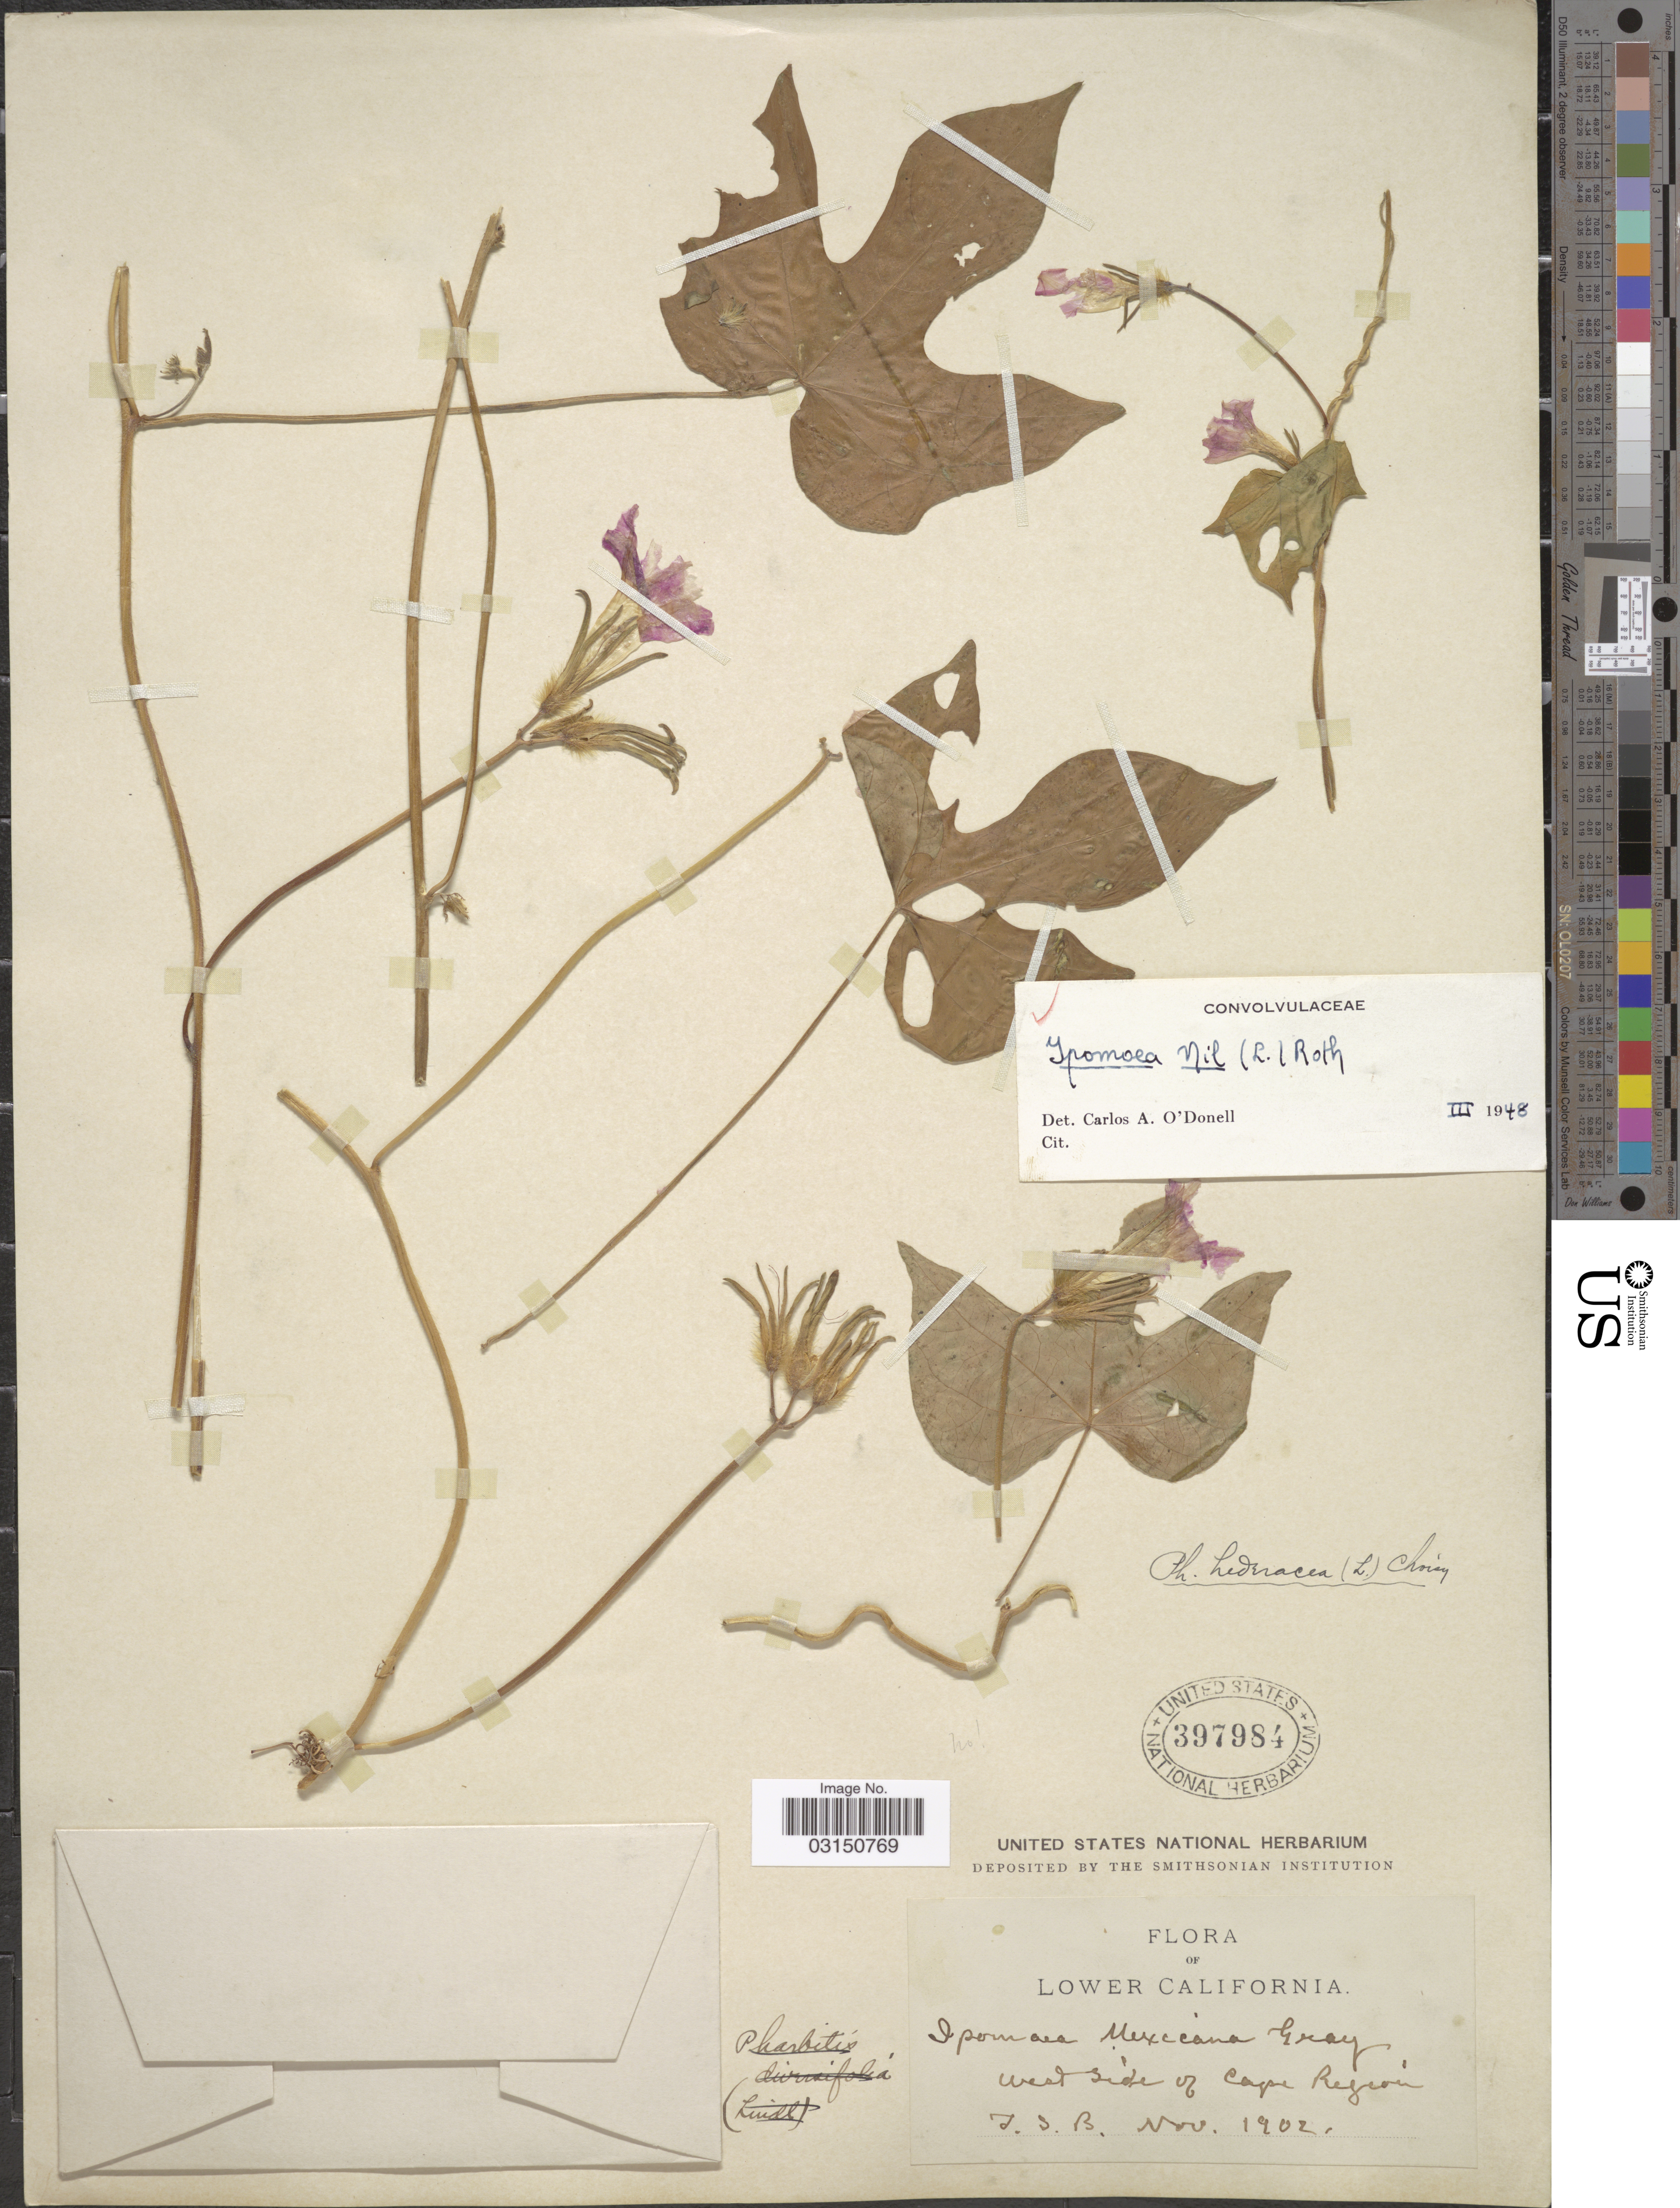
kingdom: Plantae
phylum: Tracheophyta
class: Magnoliopsida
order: Solanales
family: Convolvulaceae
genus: Ipomoea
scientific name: Ipomoea nil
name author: (L.) Roth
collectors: J. S. B.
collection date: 1902-11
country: Mexico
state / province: Baja California Sur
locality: Lower California. West side of Cape Region.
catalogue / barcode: US 397984